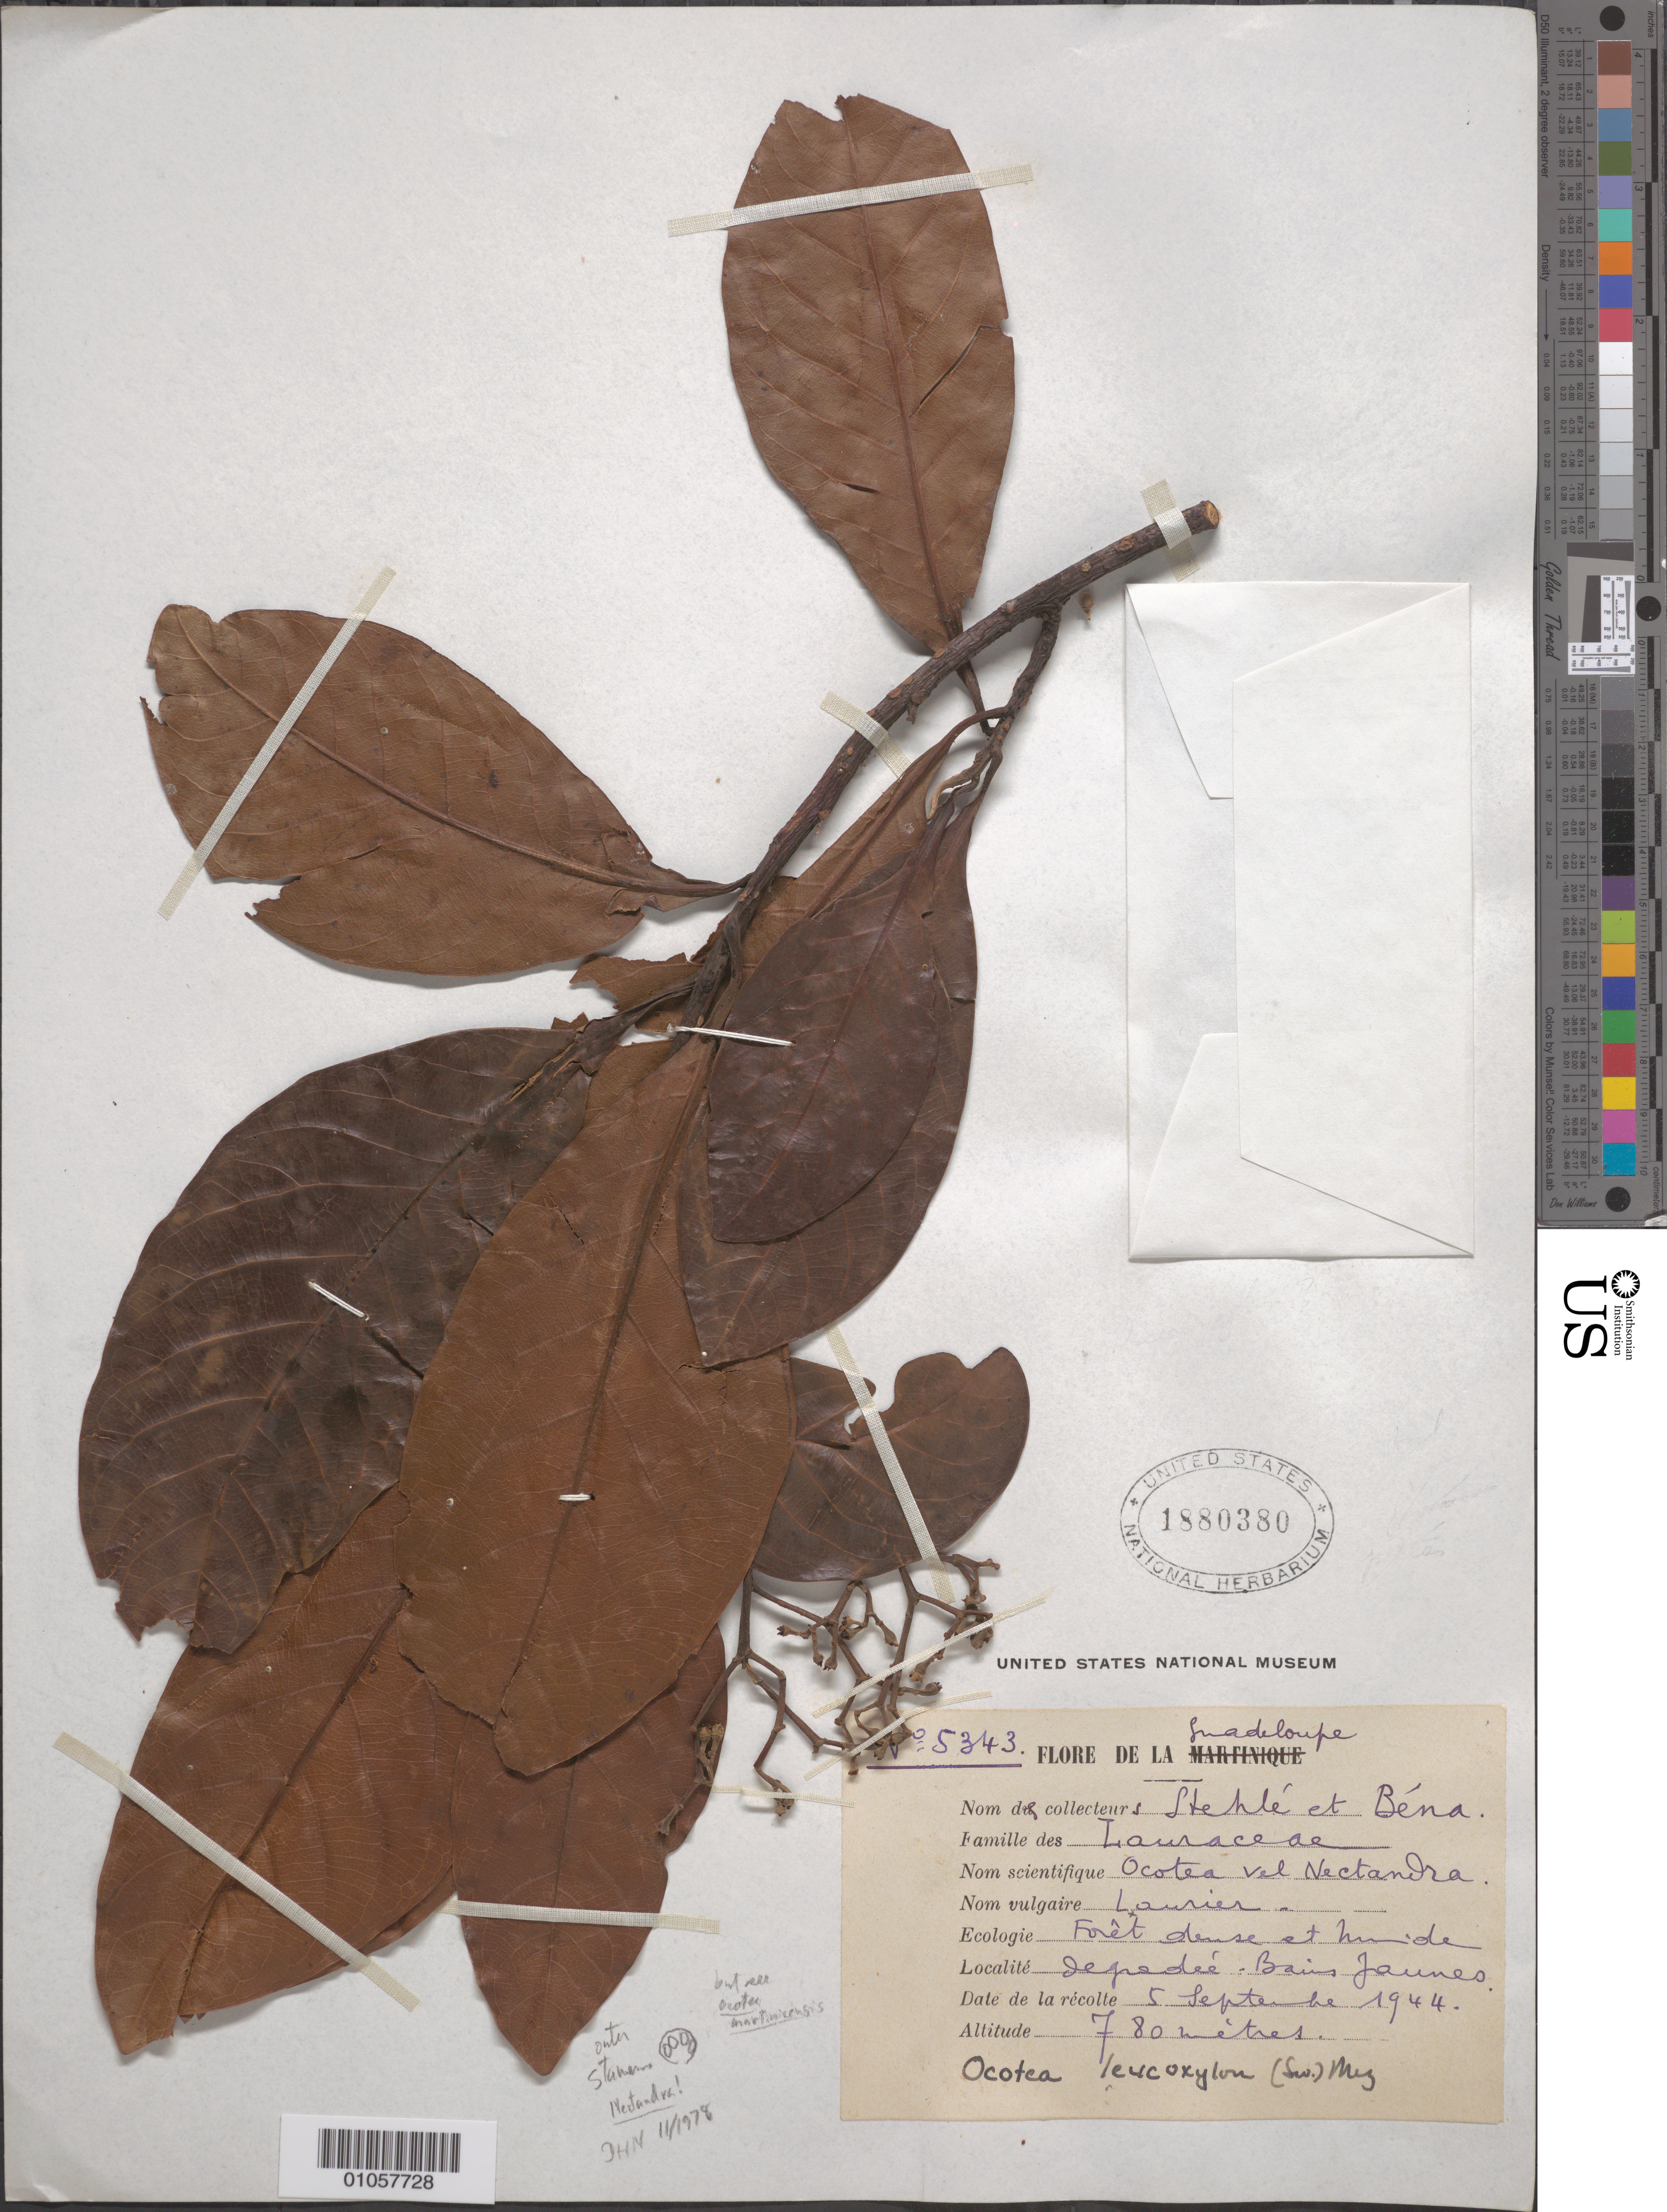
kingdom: Plantae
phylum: Tracheophyta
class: Magnoliopsida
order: Laurales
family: Lauraceae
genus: Ocotea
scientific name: Ocotea martinicensis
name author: Mez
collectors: H. Stehlé & -. Béna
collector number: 5343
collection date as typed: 05 Sep 1944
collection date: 1944-09-05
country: Guadeloupe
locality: Bains Jaunes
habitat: Forêt dense et humide, degradeé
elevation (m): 780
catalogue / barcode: US 1880380